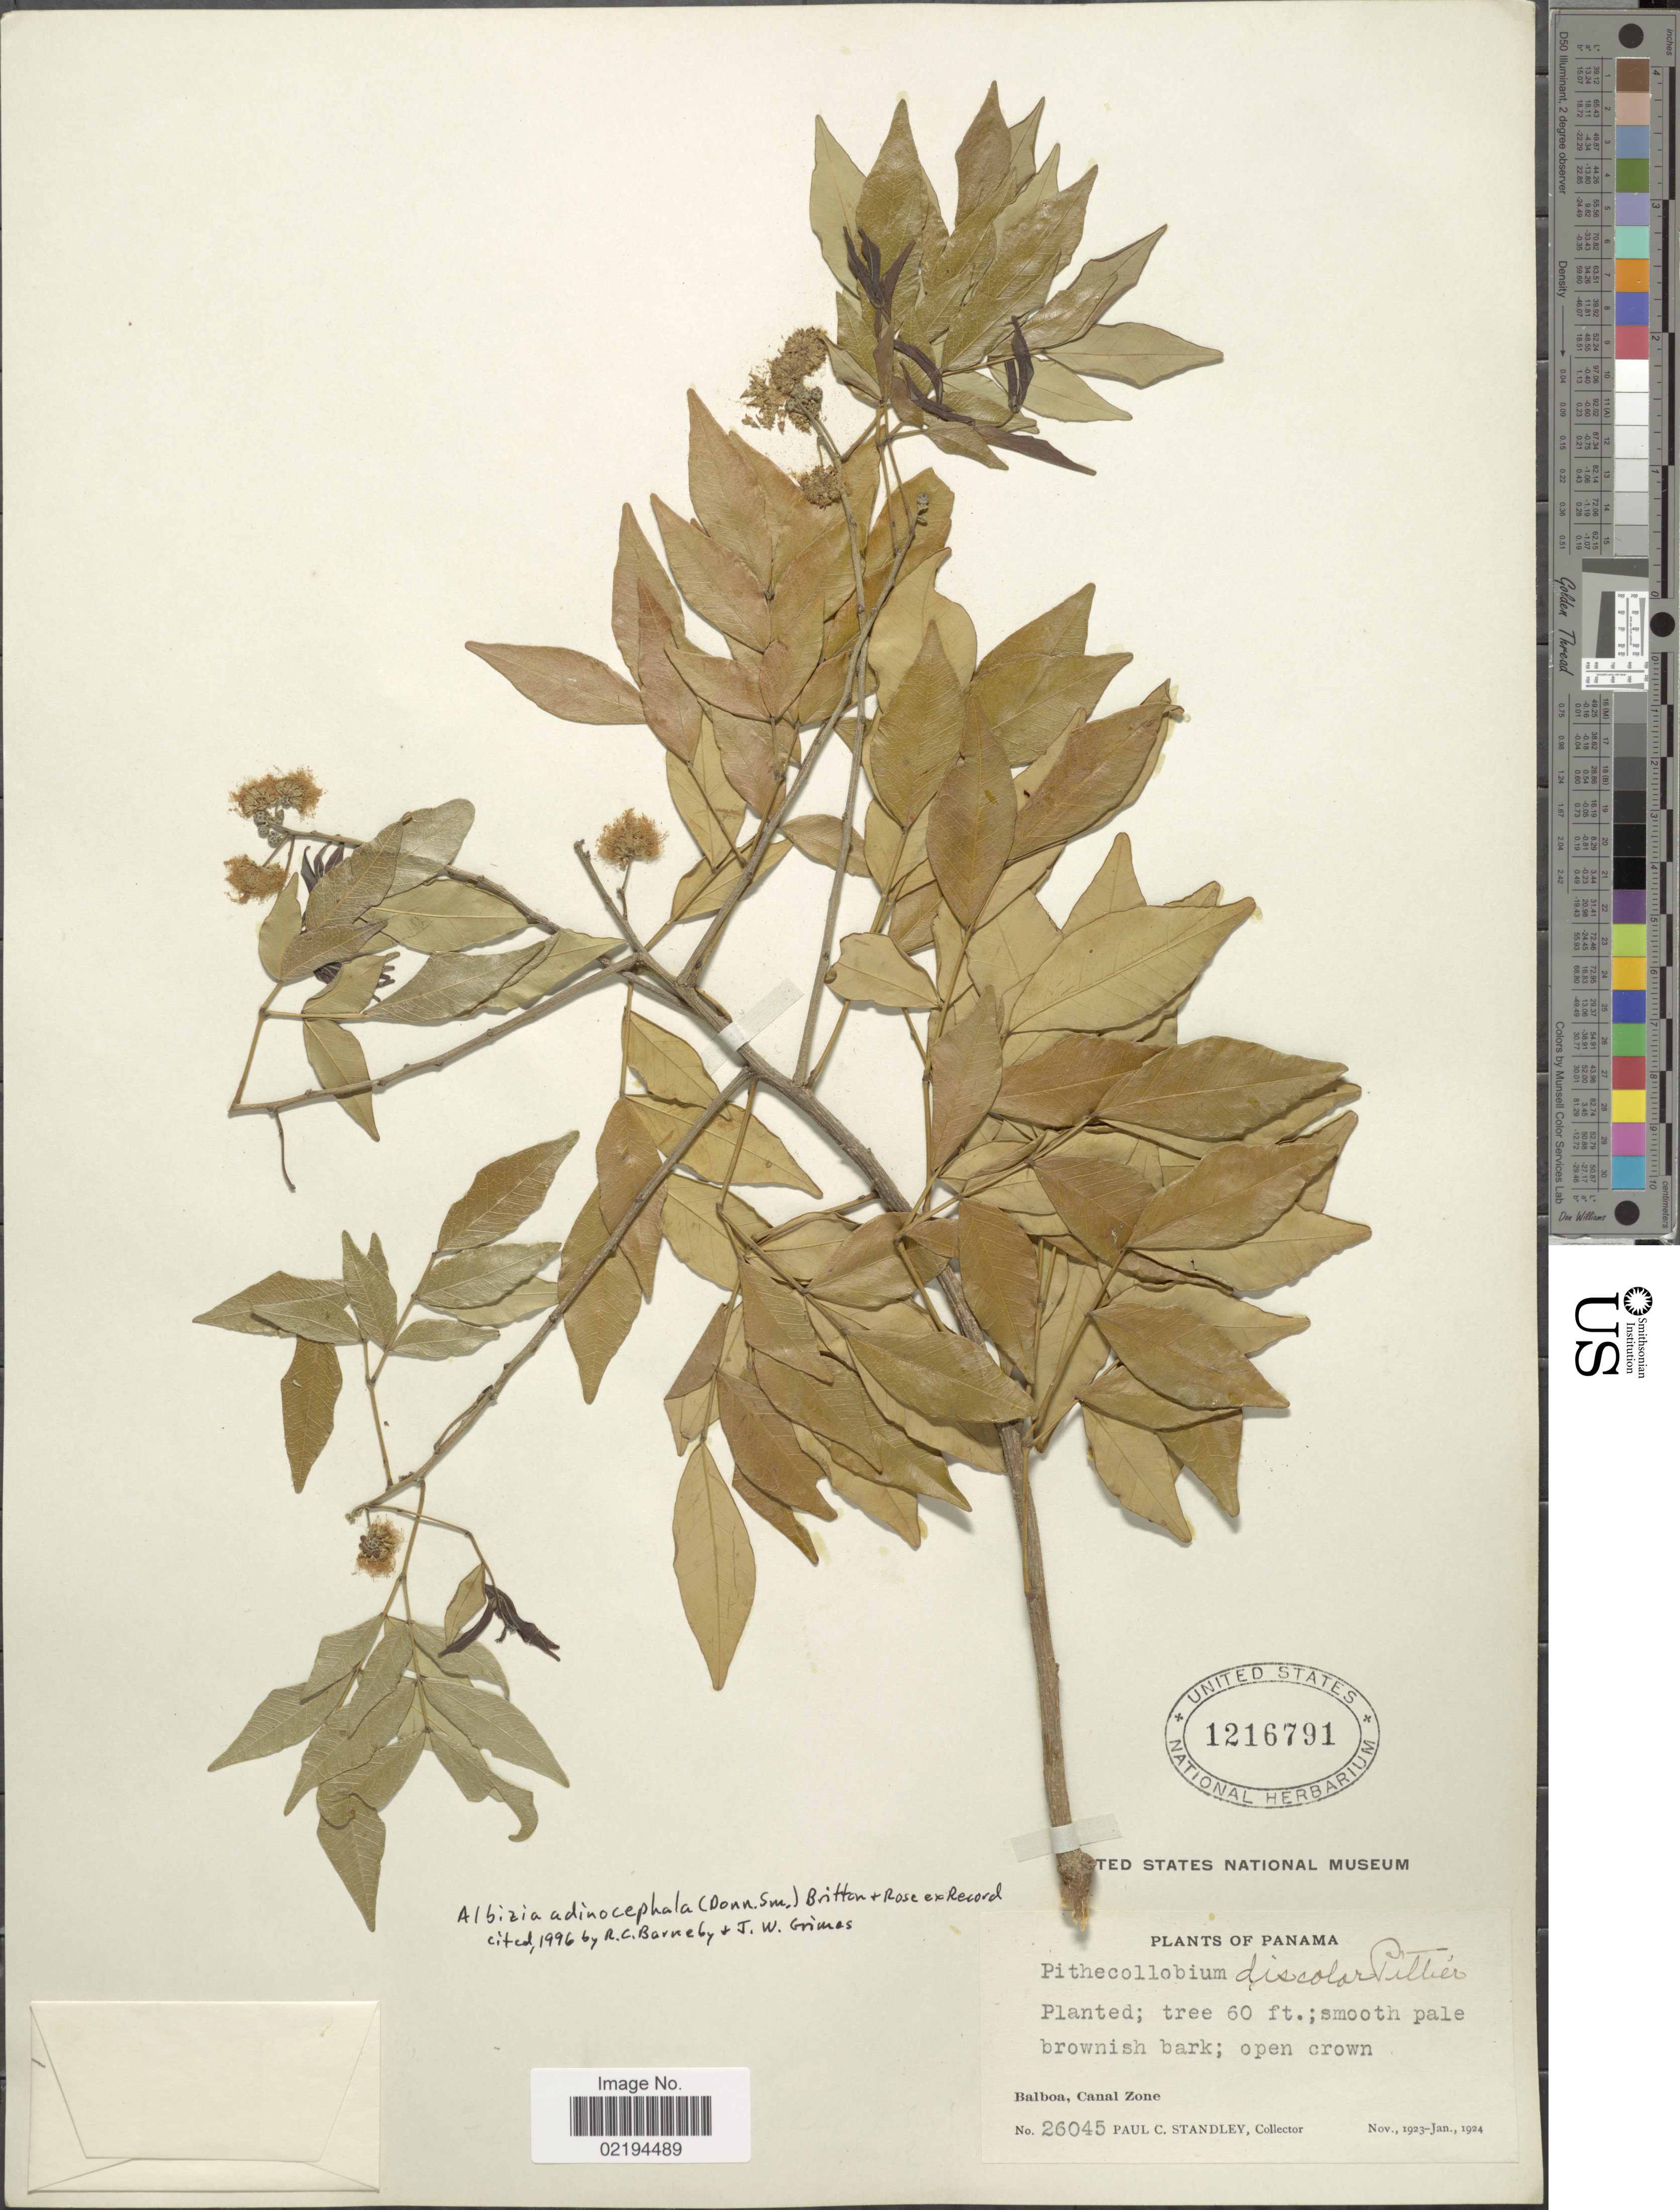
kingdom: Plantae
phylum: Tracheophyta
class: Magnoliopsida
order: Fabales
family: Fabaceae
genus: Pseudalbizzia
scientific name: Pseudalbizzia adinocephala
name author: (Donn. Sm.) Koenen & Duno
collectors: P. C. Standley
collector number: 26045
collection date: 1923-11/1924-01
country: Panama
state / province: Colón / Panamá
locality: Balboa, Canal Zone.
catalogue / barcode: US 1216791